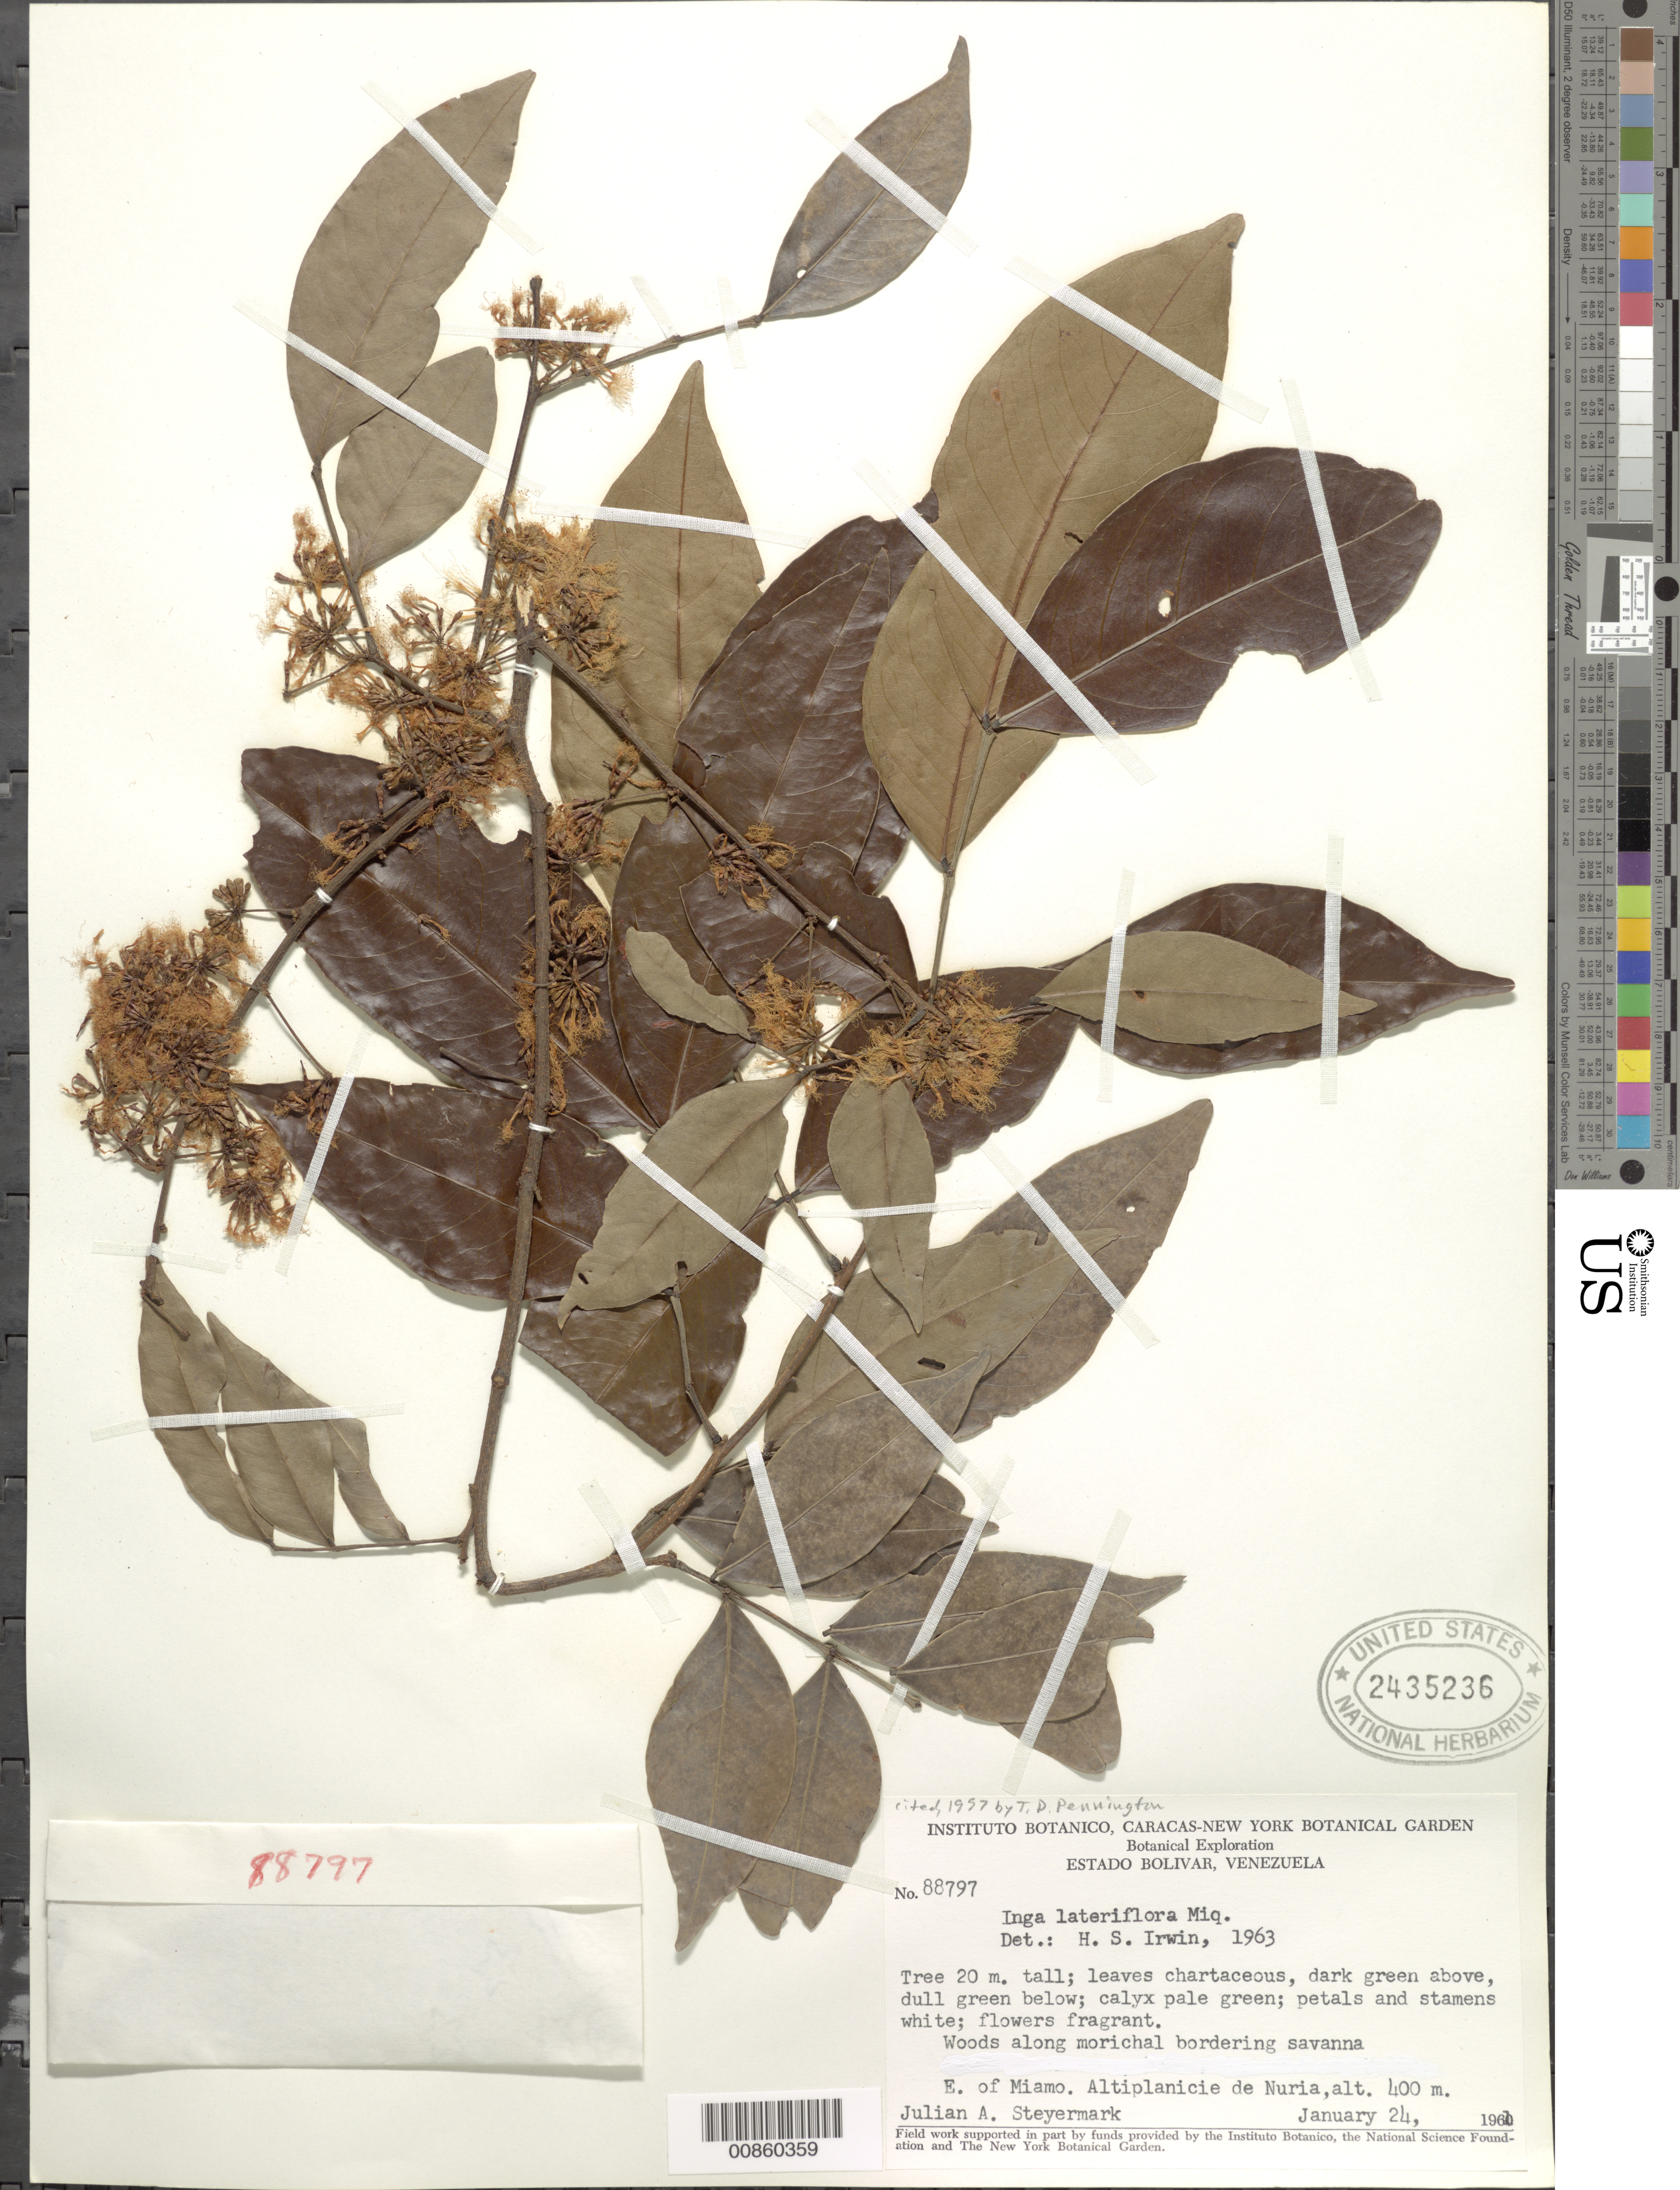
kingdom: Plantae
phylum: Tracheophyta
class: Magnoliopsida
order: Fabales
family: Fabaceae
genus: Inga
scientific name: Inga lateriflora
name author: Miq.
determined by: Irwin, Howard S.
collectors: J. Steyermark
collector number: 88797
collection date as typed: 24-Jan-61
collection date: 1961-01-24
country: Venezuela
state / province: Bolívar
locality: Altiplanicie de Nuria, E of Miamo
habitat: Woods along morichal bordering savanna.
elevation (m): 400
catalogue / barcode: US 2435236